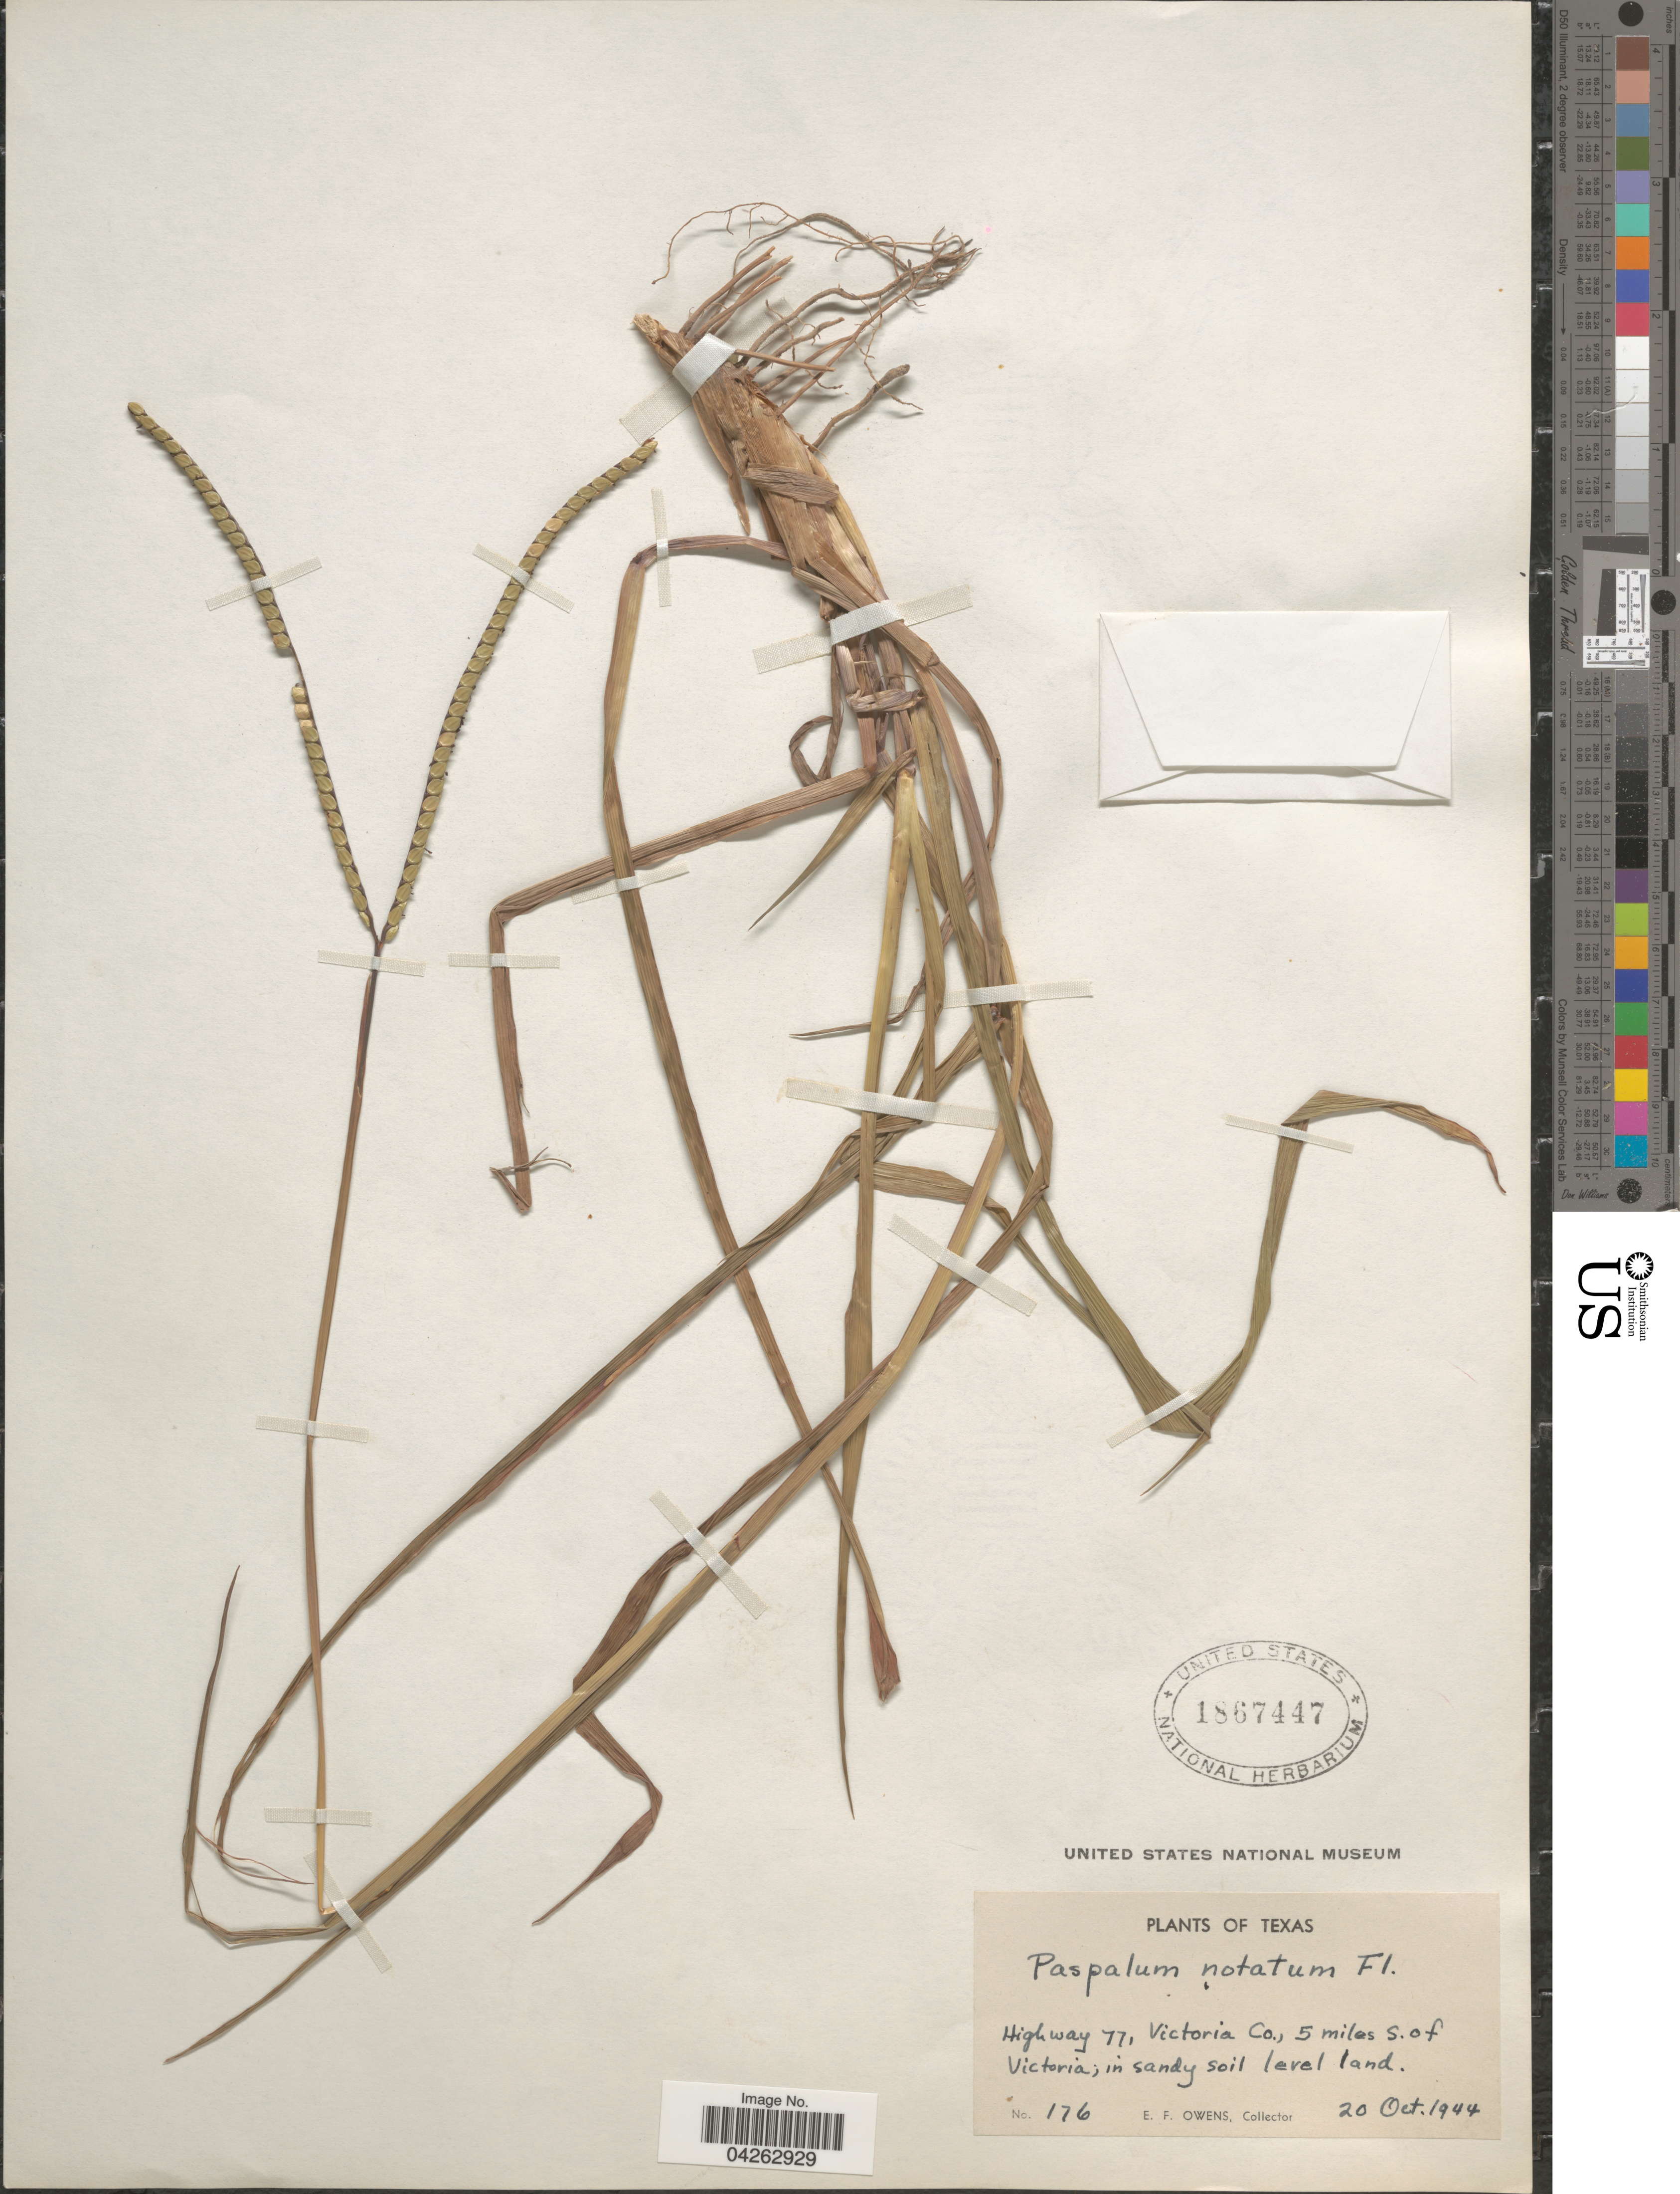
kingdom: Plantae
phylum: Tracheophyta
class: Liliopsida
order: Poales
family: Poaceae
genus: Paspalum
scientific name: Paspalum notatum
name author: Flüggé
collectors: E. Owens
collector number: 176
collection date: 1944-10-20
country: United States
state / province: Texas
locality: Highway 77, Victoria Co., 5 miles S. of Victoria.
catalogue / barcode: US 1867447